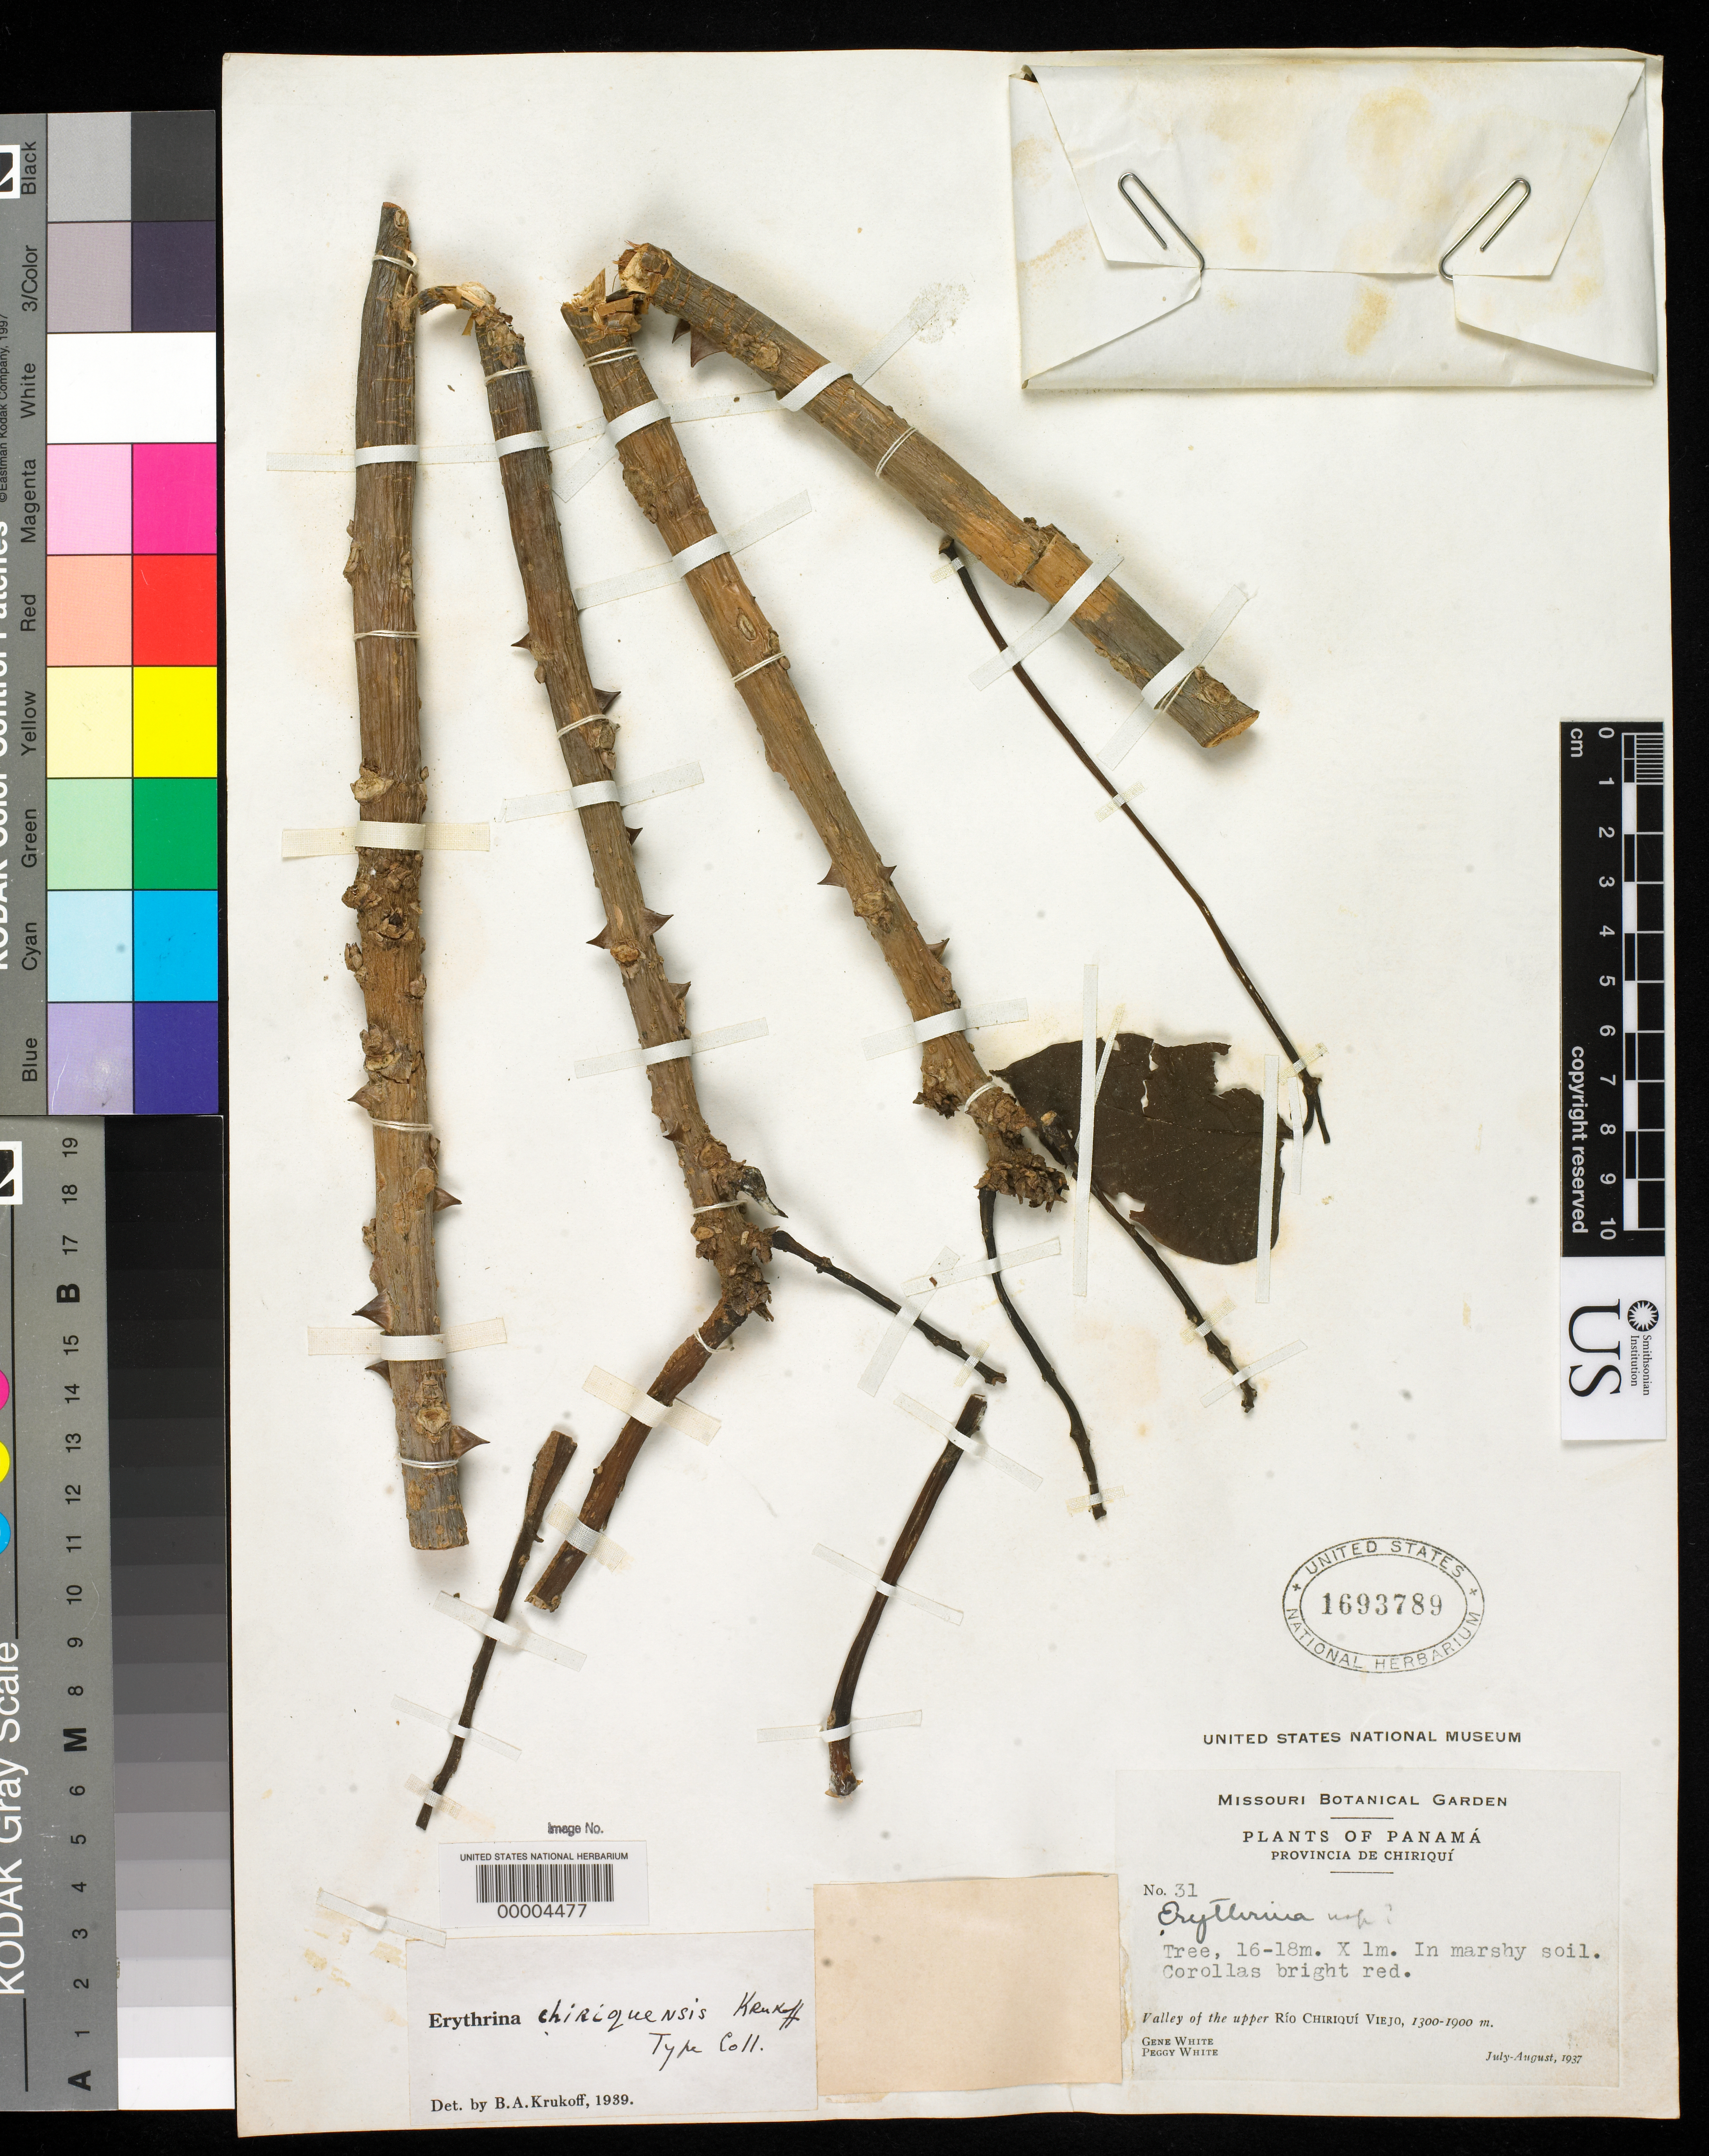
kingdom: Plantae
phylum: Tracheophyta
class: Magnoliopsida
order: Fabales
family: Fabaceae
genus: Erythrina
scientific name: Erythrina chiriquensis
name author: Krukoff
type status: Isotype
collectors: G. White & P. White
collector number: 31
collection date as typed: Jul 1937 to -- Aug 1937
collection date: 1937-07/1937-08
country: Panama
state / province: Chiriquí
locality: Valley of the upper Rio Chiriqui Viejo.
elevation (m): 1300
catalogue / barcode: US 1693789